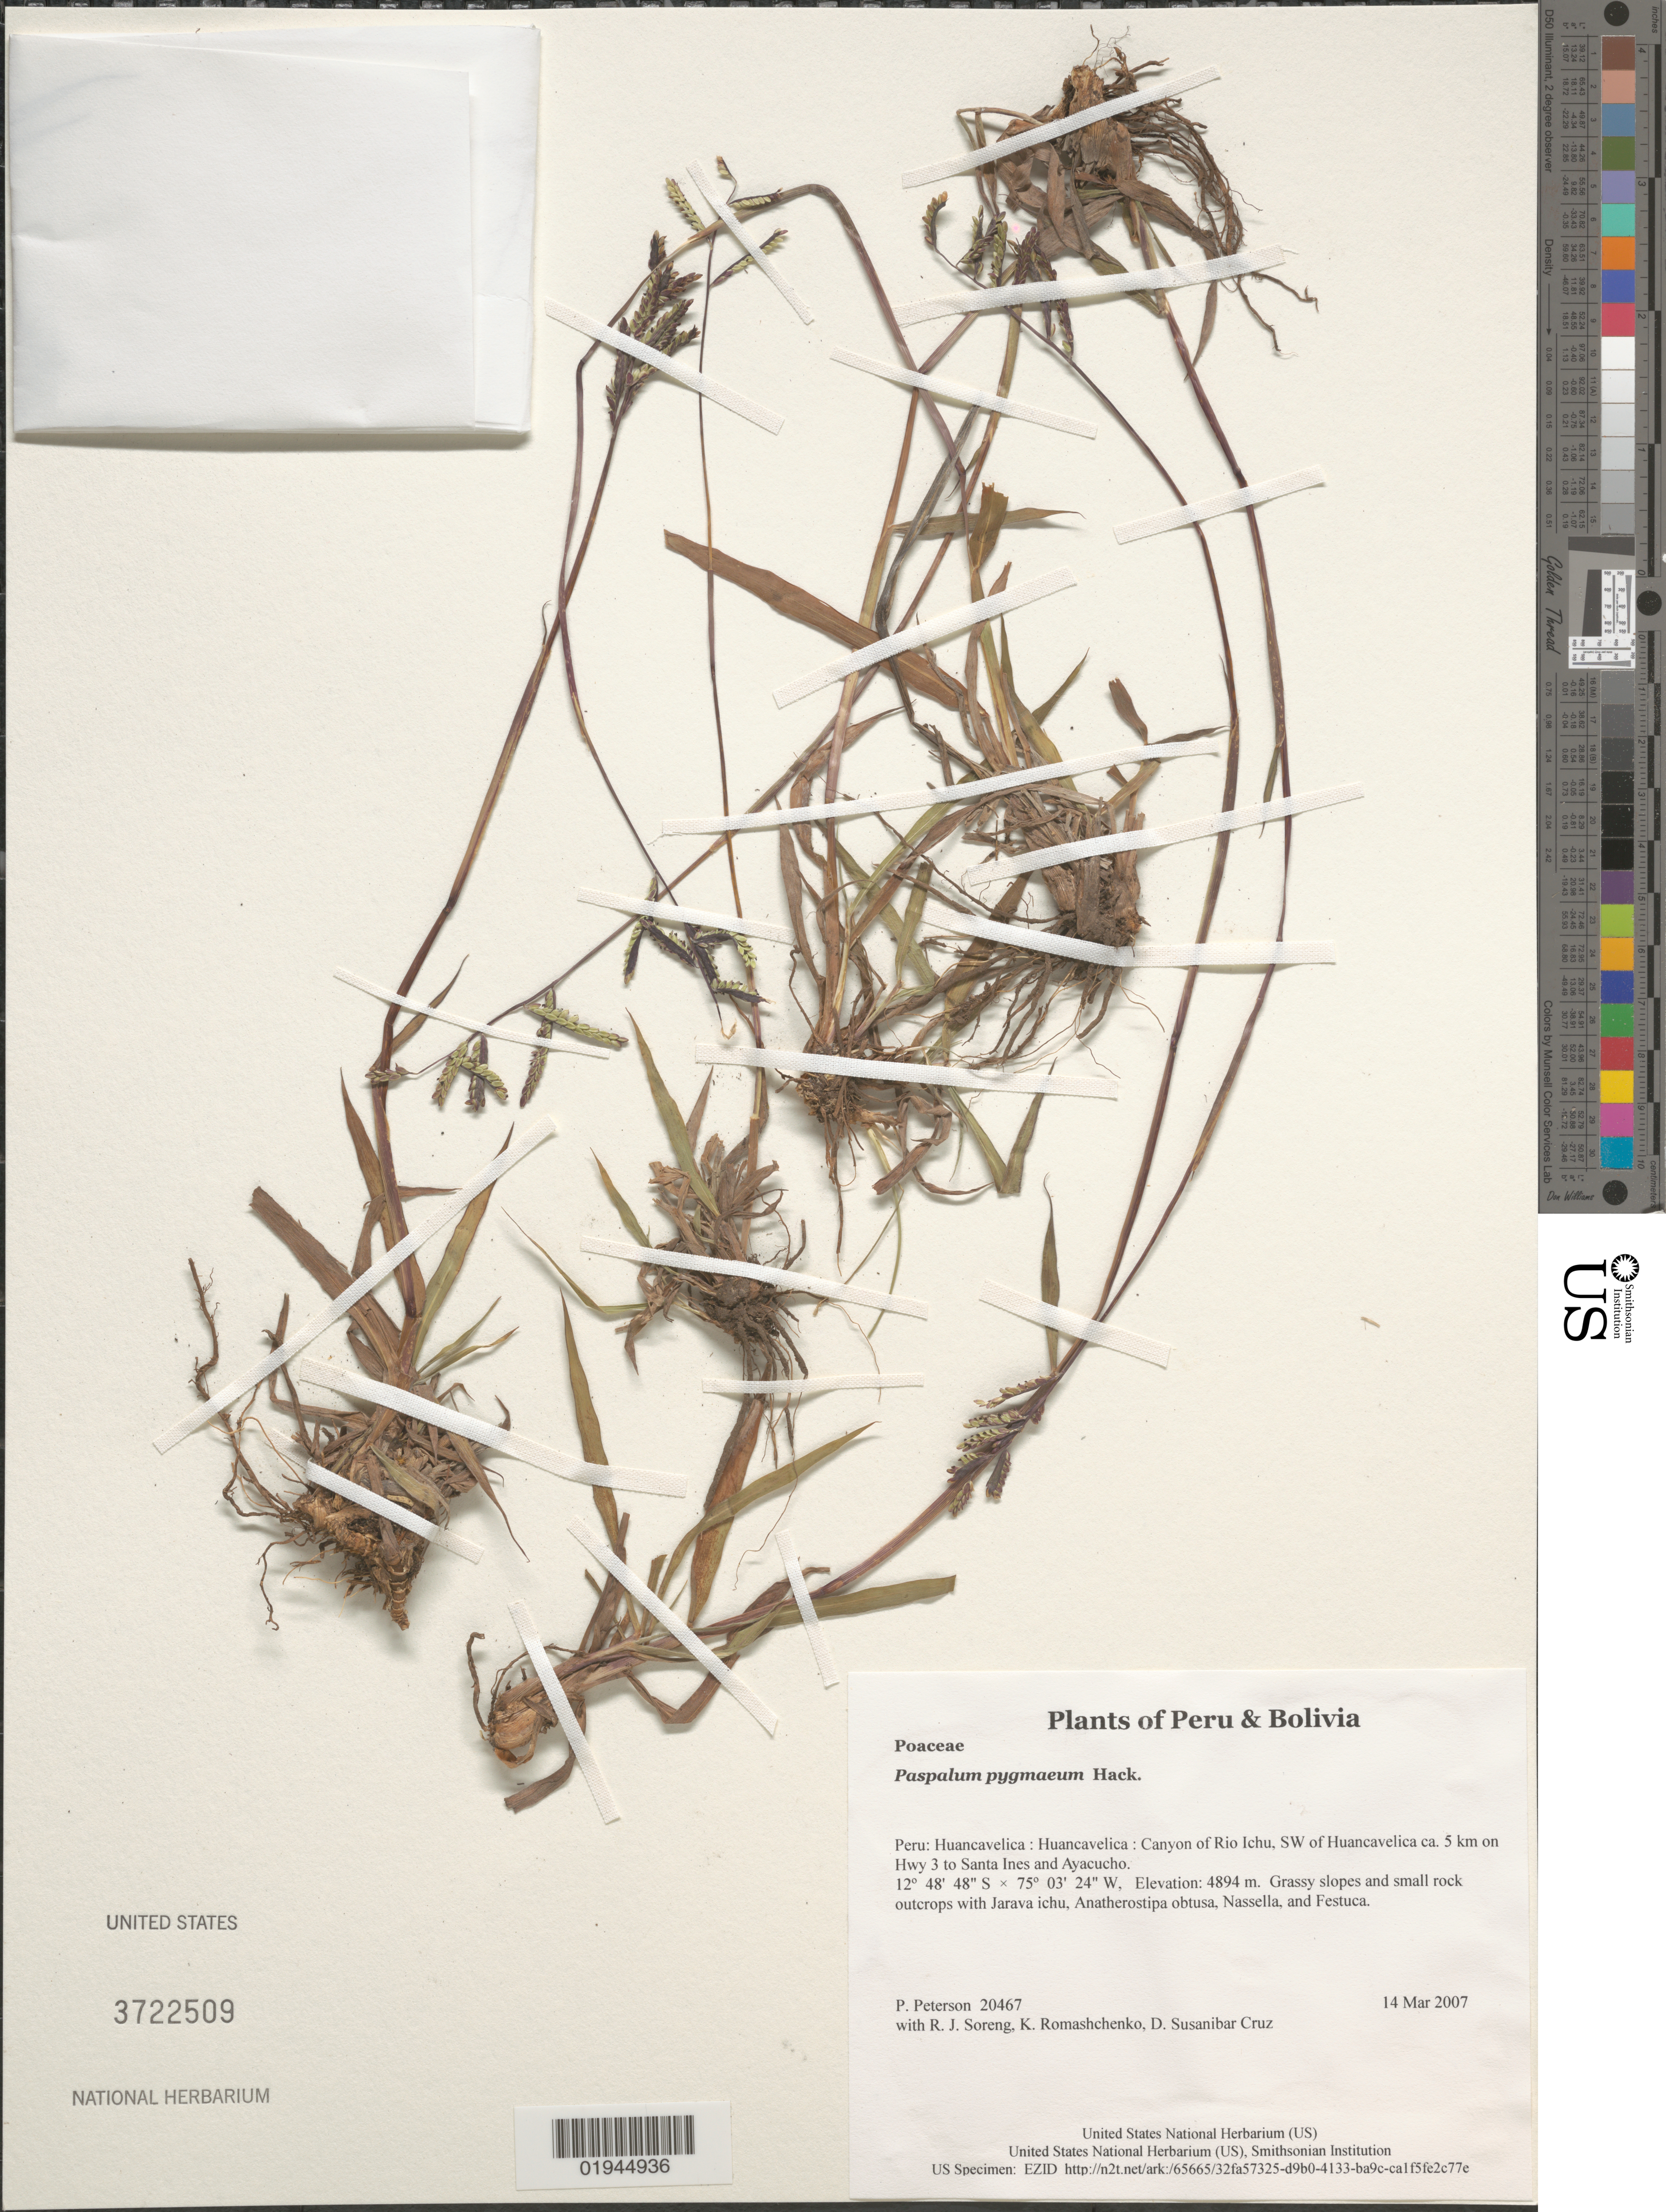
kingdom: Plantae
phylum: Tracheophyta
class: Liliopsida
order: Poales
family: Poaceae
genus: Paspalum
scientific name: Paspalum pygmaeum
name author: Hack.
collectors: P. M. Peterson, R. J. Soreng, K. Romashchenko & D. Susanibar Cruz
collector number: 20467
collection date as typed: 14 Mar 2007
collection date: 2007-03-14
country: Peru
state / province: Huancavelica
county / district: Huancavelica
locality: Canyon of Rio Ichu, SW of Huancavelica ca. 5 km on Hwy 3 to Santa Ines and Ayacucho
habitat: Grassy slopes and small rock outcrops with Jarava ichu, Anatherostipa obtusa, Nassella, and Festuca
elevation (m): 4894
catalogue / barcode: US 3722509